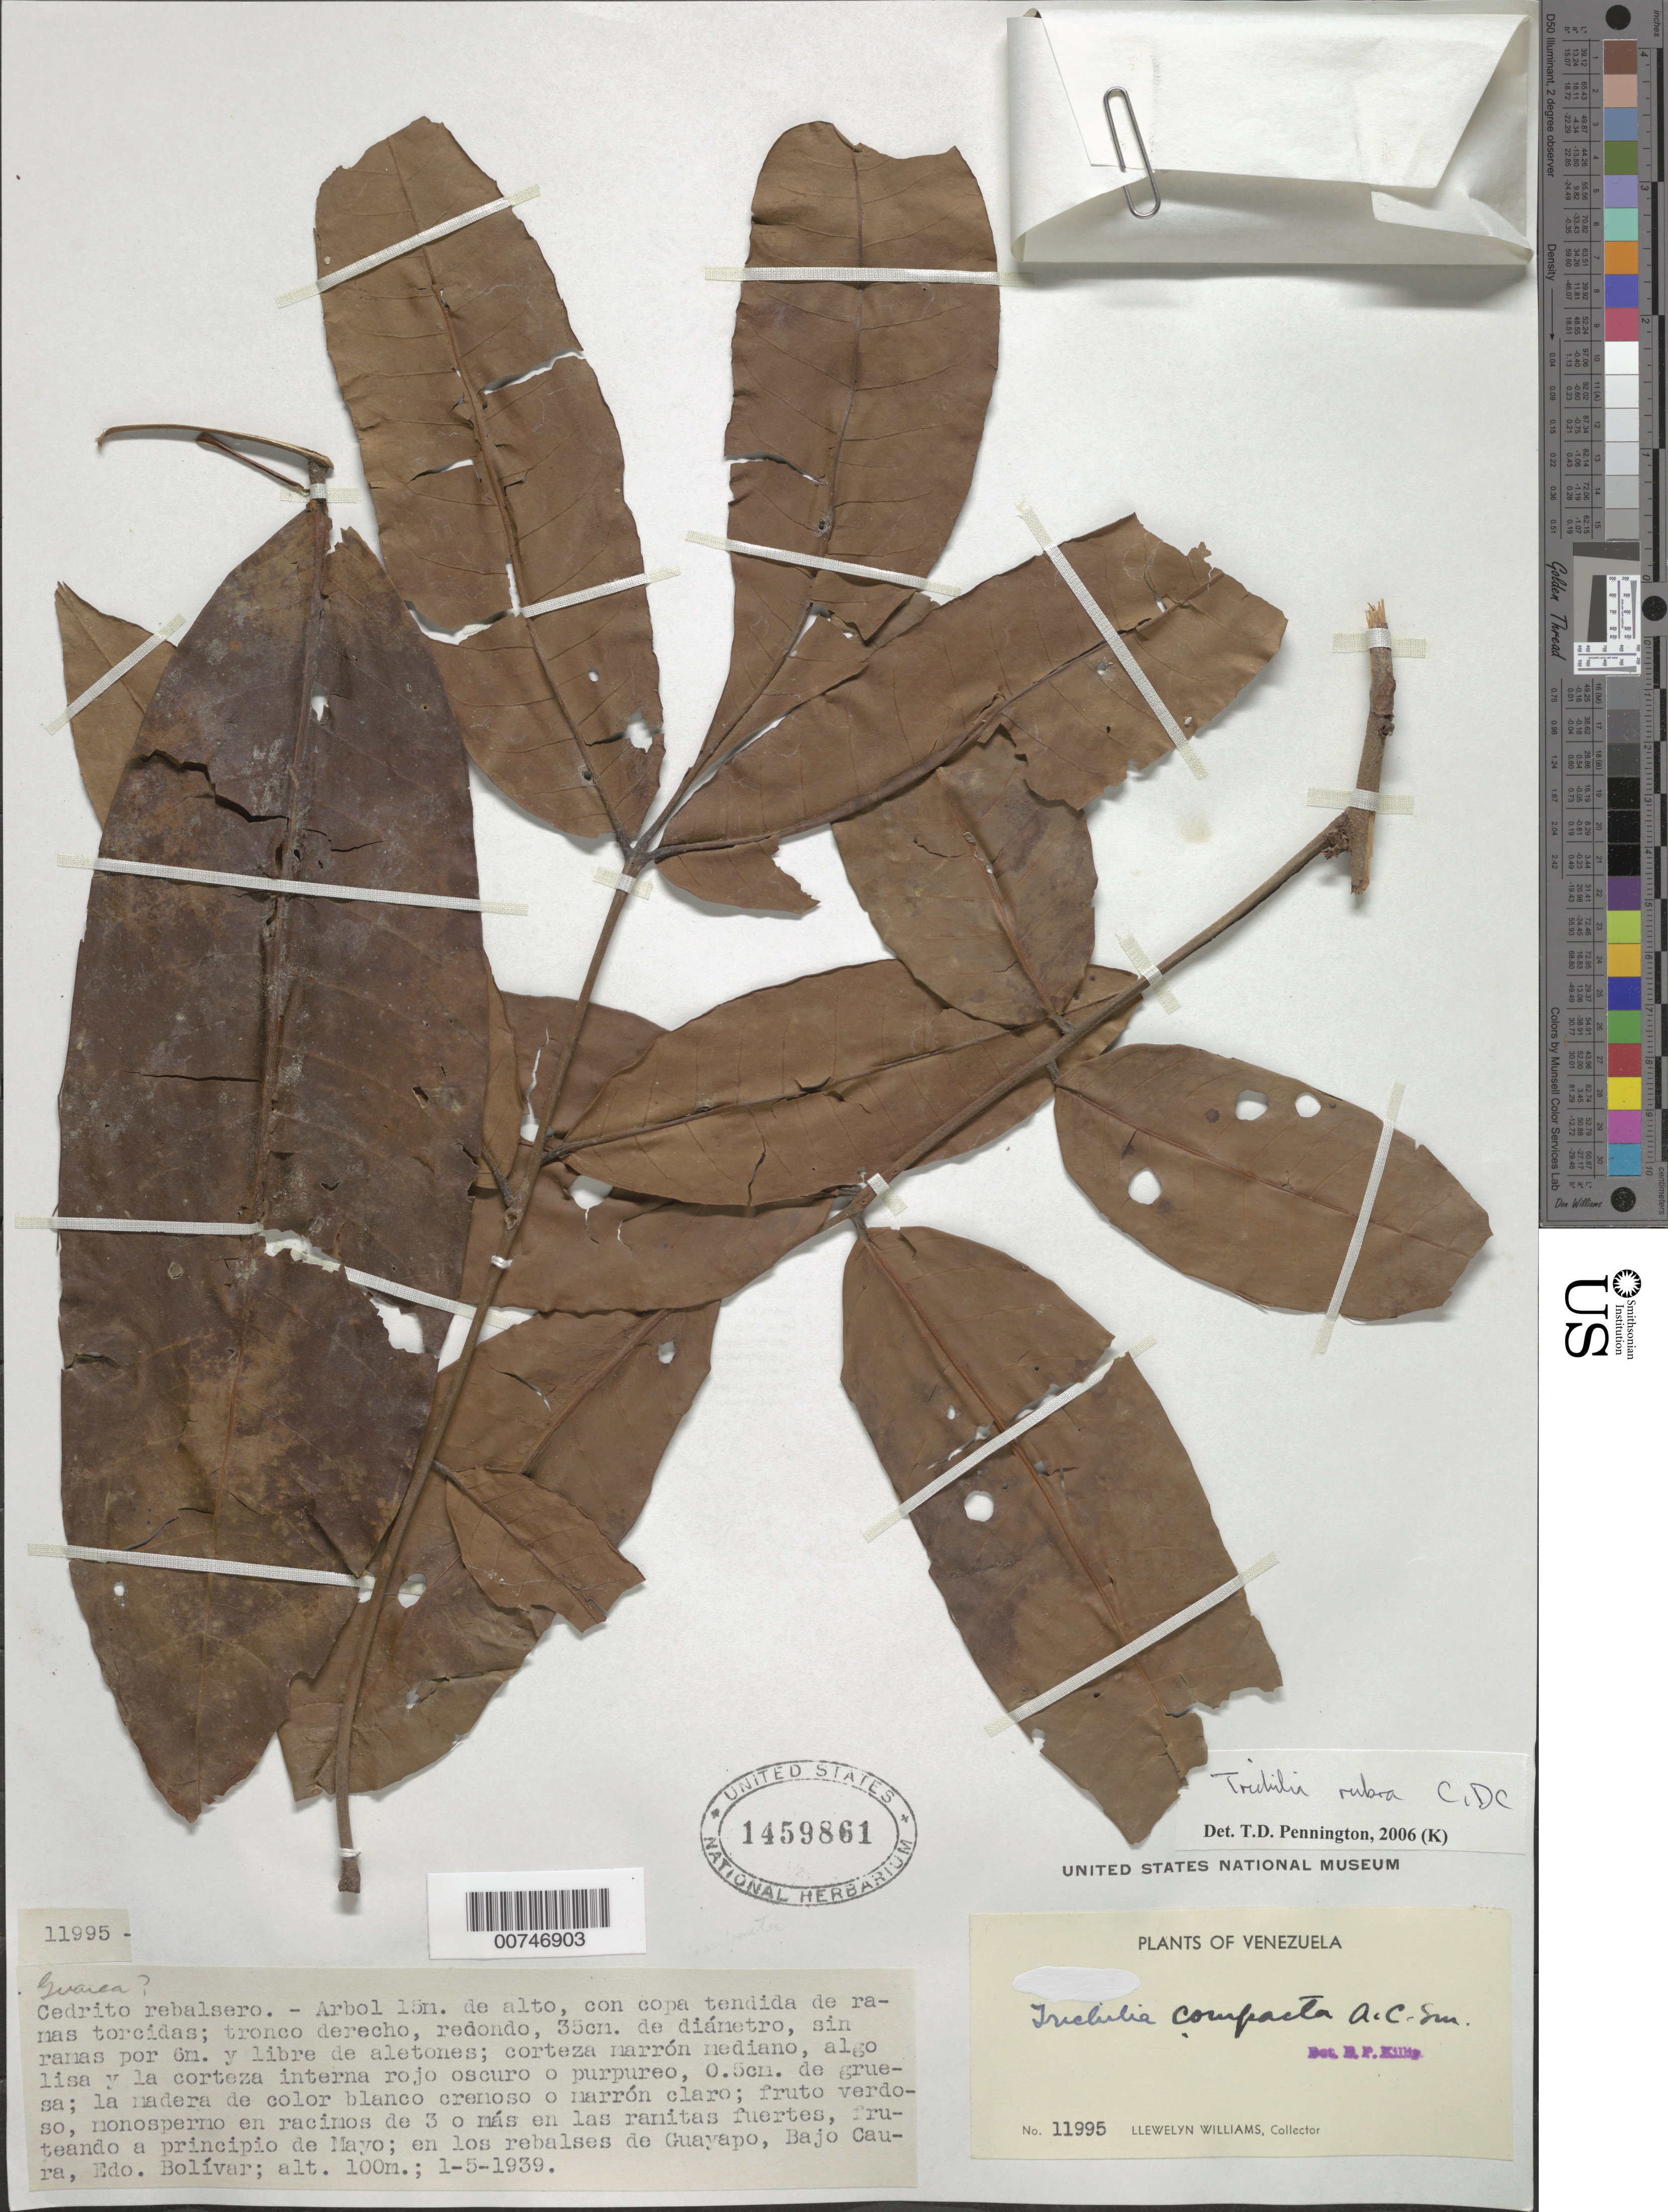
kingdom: Plantae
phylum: Tracheophyta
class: Magnoliopsida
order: Sapindales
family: Meliaceae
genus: Trichilia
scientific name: Trichilia rubra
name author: C. DC.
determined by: Pennington, T. D., (K)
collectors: Ll. Williams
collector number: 11995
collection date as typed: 1-May-39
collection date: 1939-05-01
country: Venezuela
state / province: Bolívar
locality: Guayapo, Bajo Caura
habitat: Rebalses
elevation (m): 100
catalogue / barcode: US 1459861